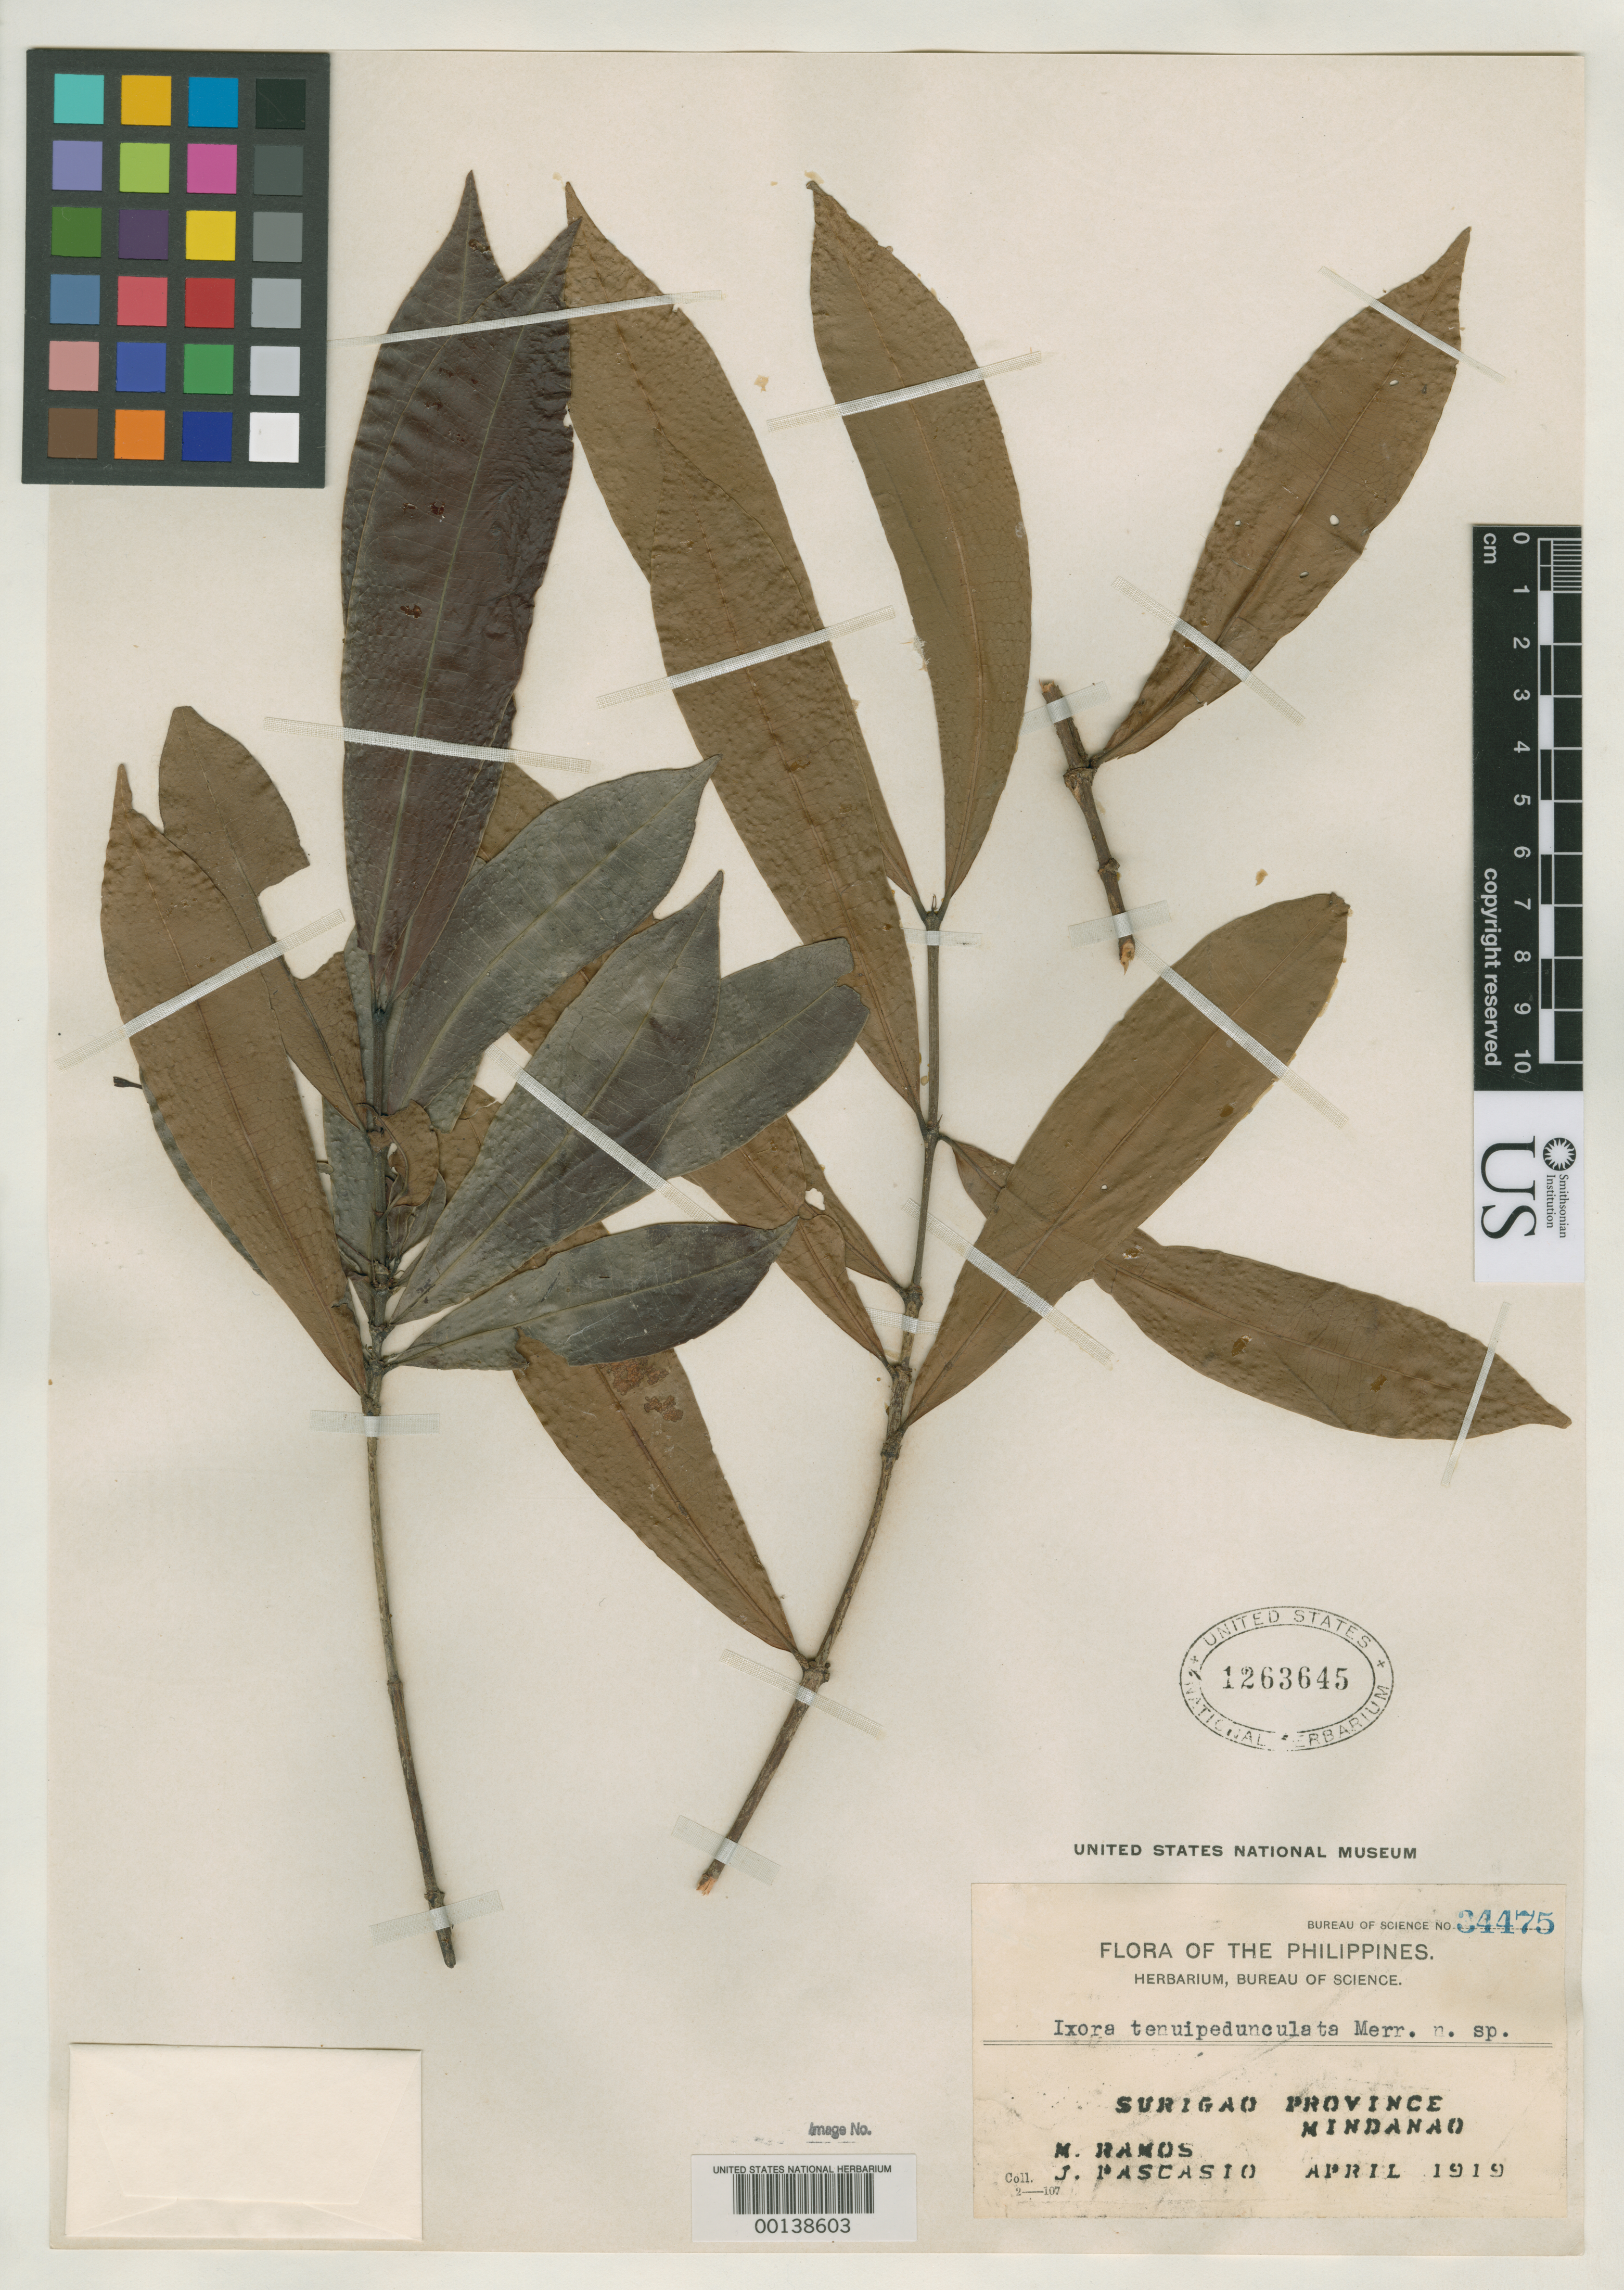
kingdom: Plantae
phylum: Tracheophyta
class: Magnoliopsida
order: Gentianales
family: Rubiaceae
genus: Ixora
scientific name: Ixora tenuipedunculata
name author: Merr.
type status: Isotype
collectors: M. Ramos & J. Pascasio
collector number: Bur. Sci. 34475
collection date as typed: Apr 1919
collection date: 1919-04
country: Philippines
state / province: Caraga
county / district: Surigao del Norte / Surigao del Sur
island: Mindanao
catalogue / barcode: US 1263645